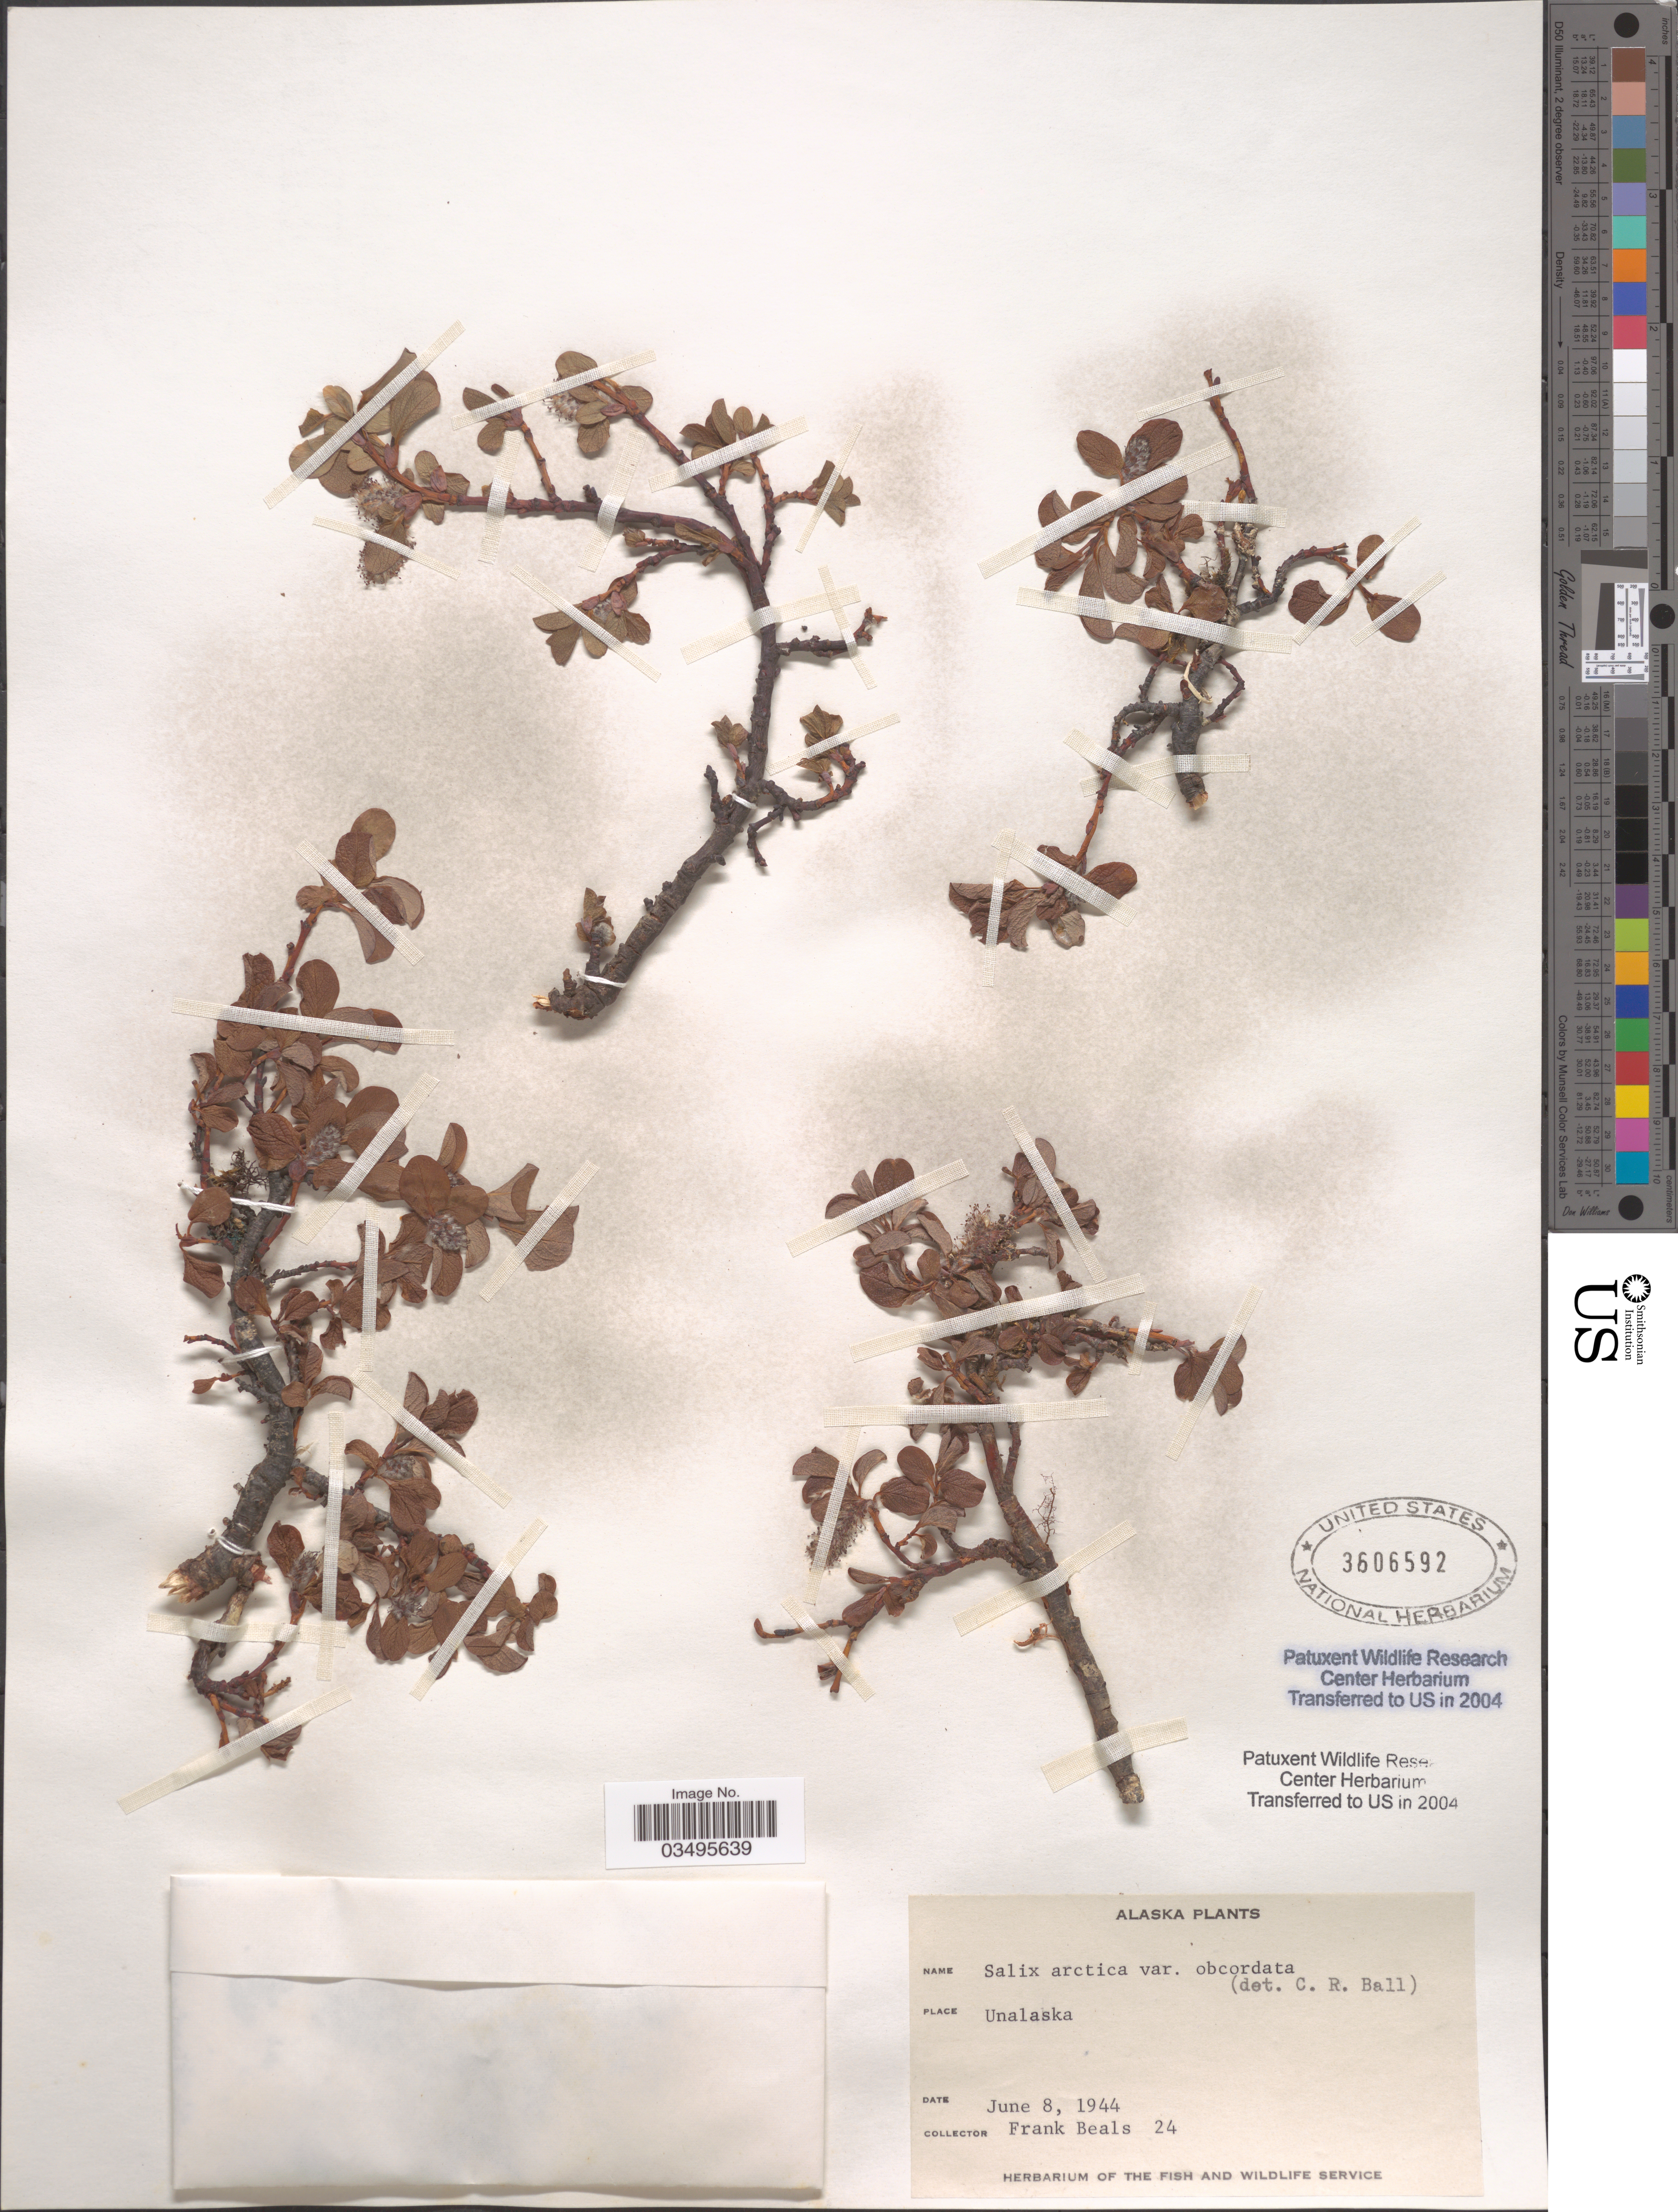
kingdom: Plantae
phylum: Tracheophyta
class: Magnoliopsida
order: Malpighiales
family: Salicaceae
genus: Salix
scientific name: Salix arctica var. obcordata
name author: (Andersson) Rydb.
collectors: F. Beals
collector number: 24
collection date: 1944-06-08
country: United States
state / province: Alaska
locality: Unalaska.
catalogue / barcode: US 3606592